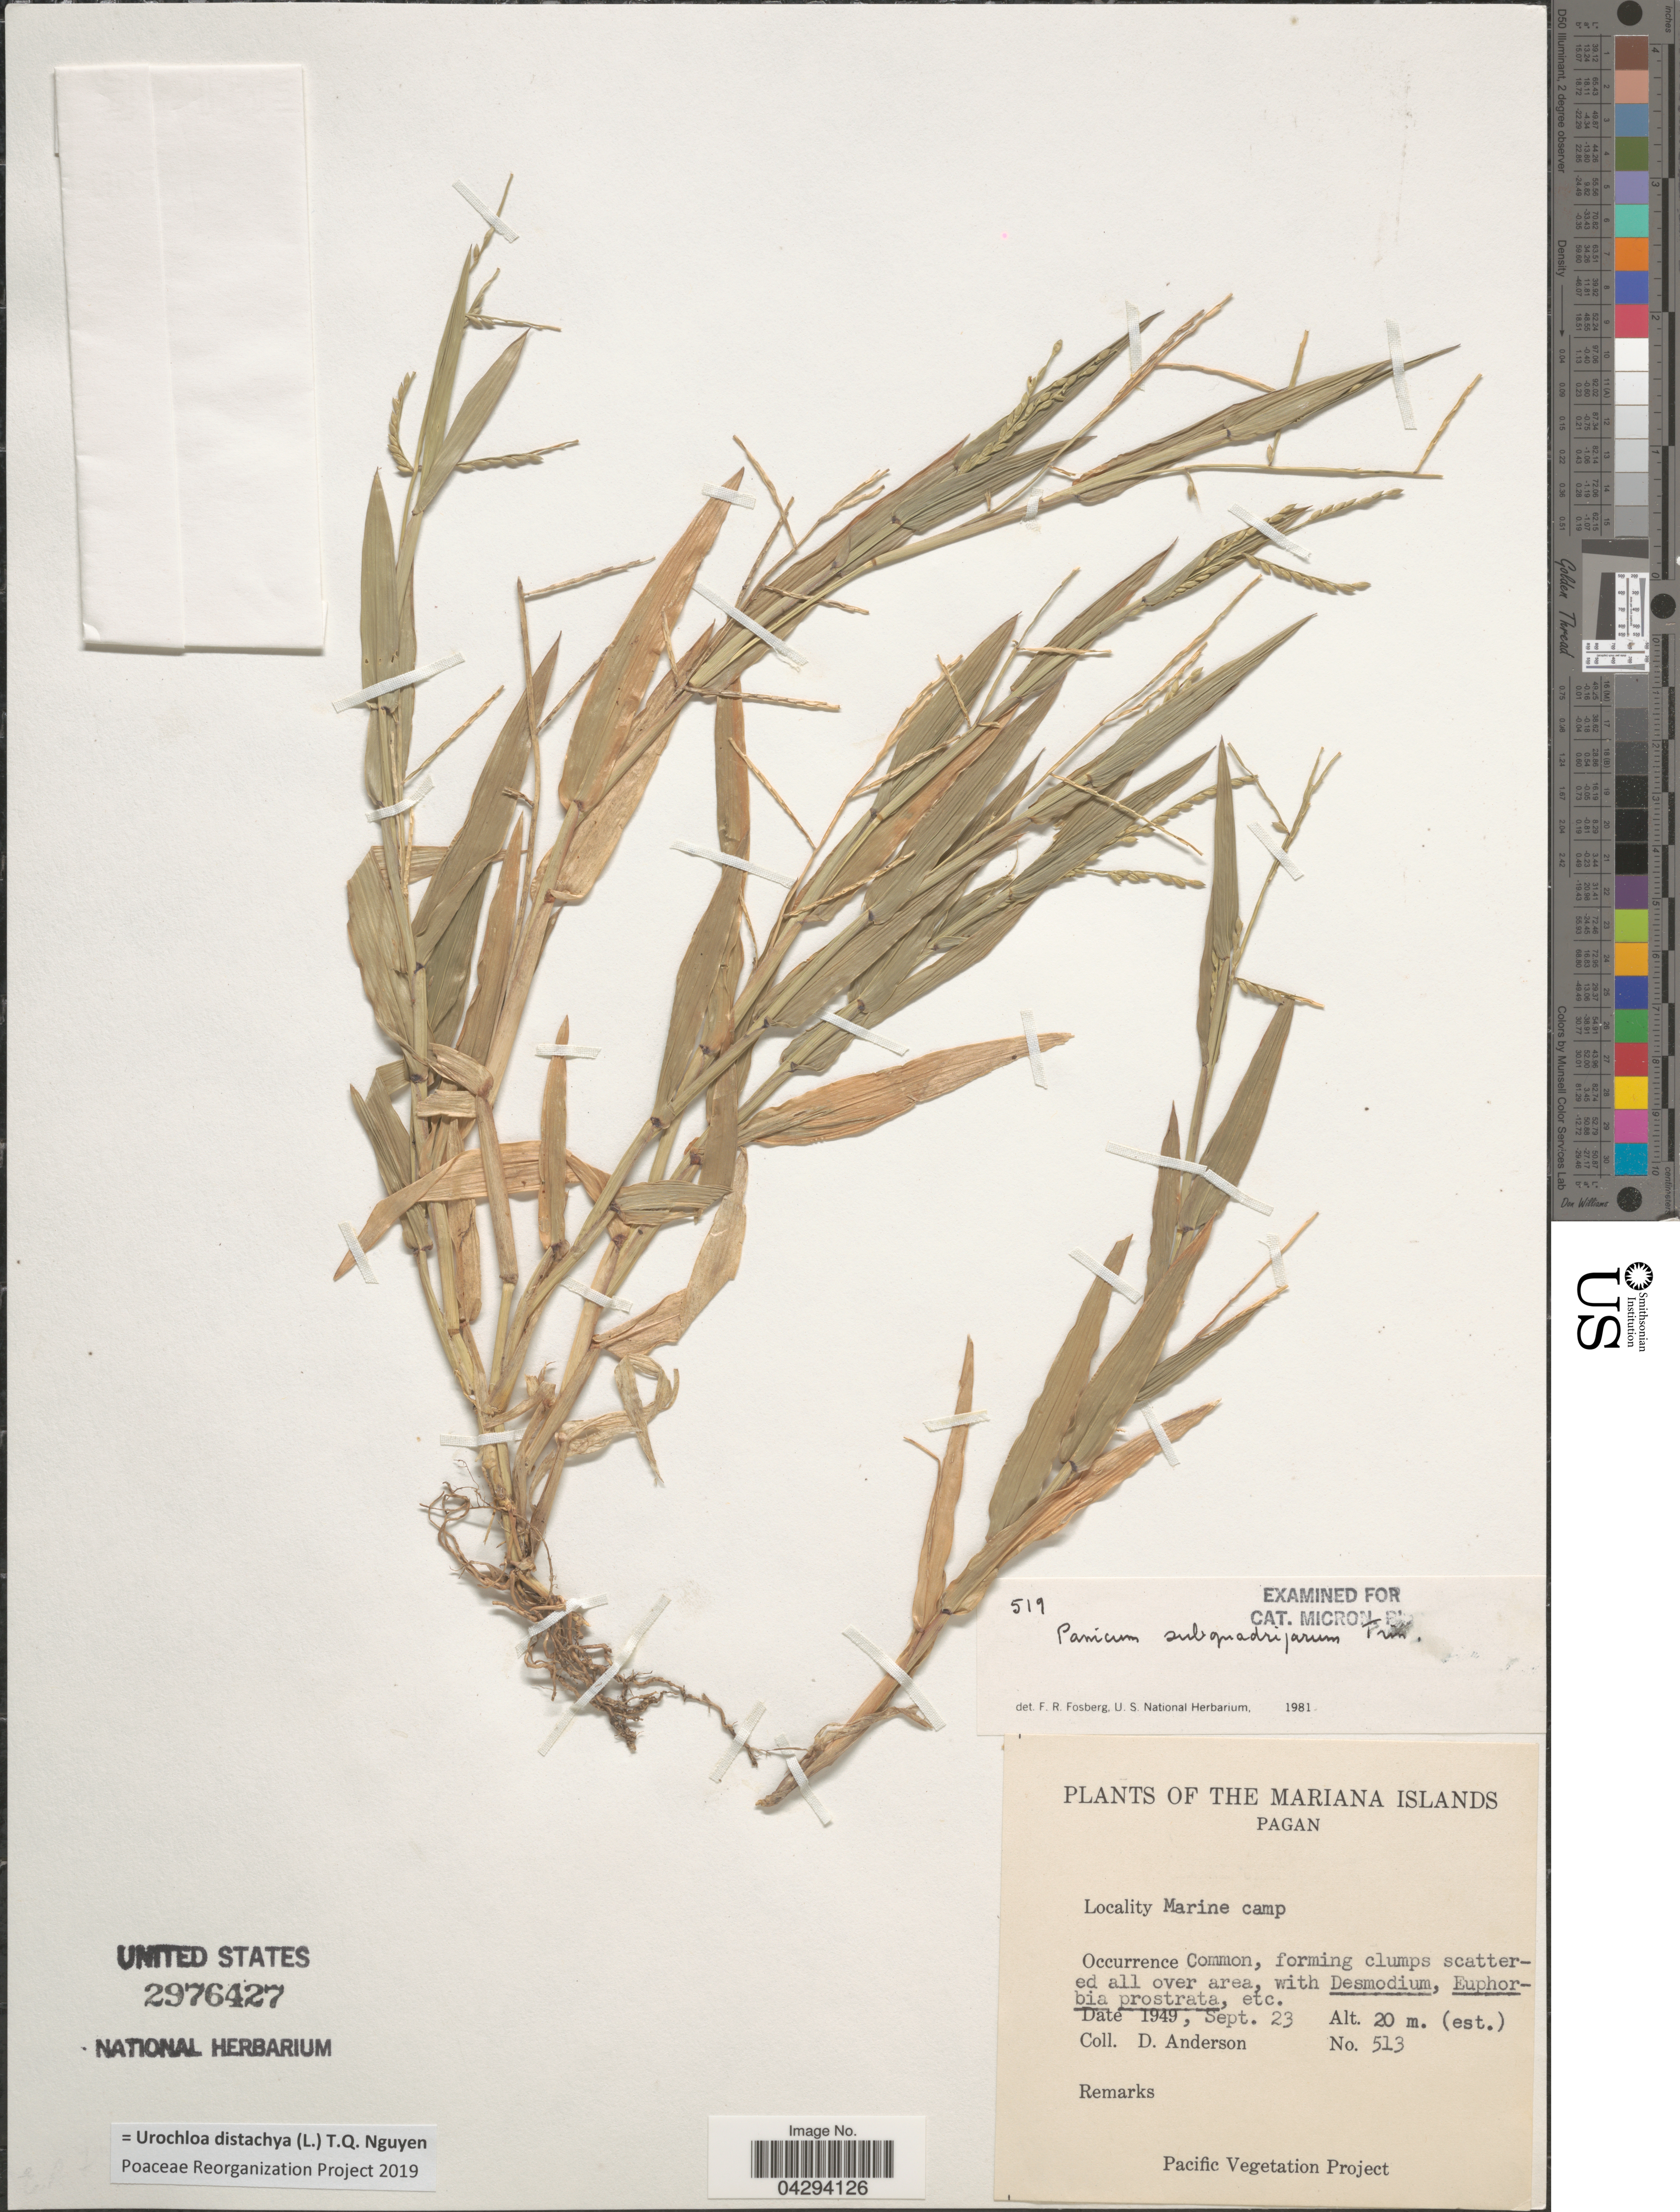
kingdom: Plantae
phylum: Tracheophyta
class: Liliopsida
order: Poales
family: Poaceae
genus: Urochloa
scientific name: Urochloa distachya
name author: (L.) T.Q. Nguyen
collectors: D. Anderson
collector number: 513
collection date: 1949-09-23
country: Northern Mariana Islands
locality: The Mariana Islands. Pagan. Marine camp.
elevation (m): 20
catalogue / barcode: US 2976427